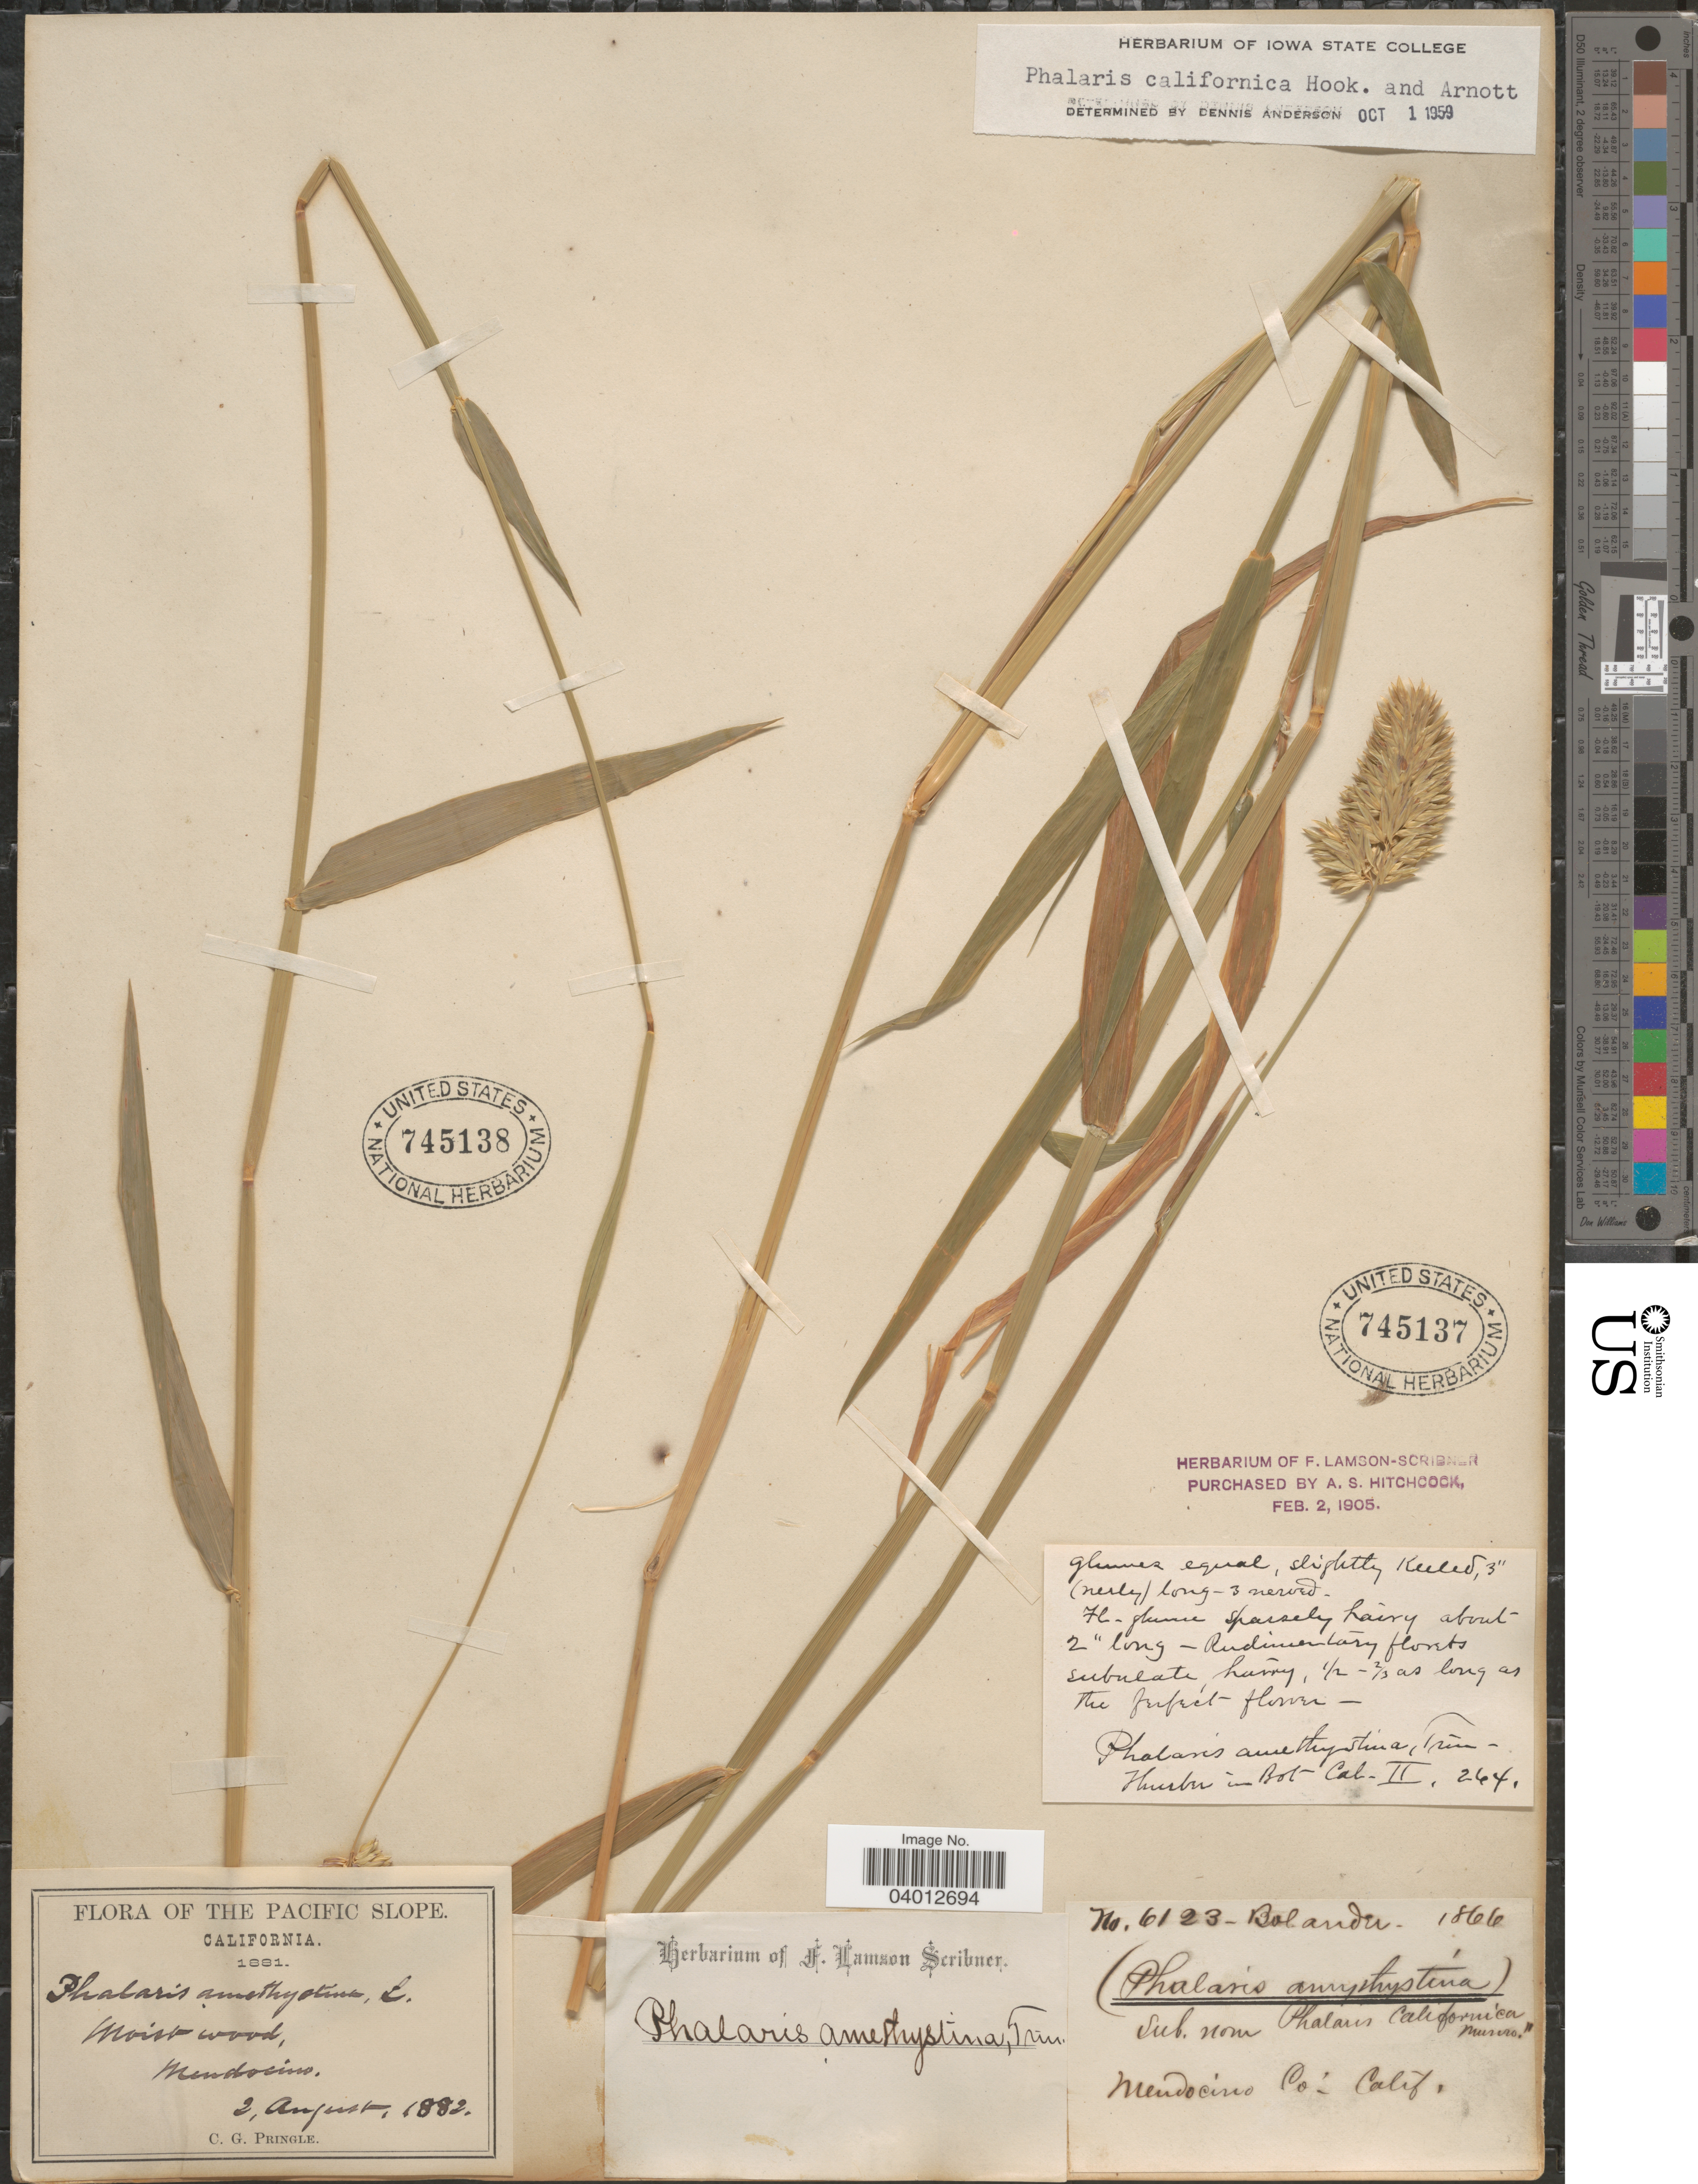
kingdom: Plantae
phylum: Tracheophyta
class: Liliopsida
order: Poales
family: Poaceae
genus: Phalaris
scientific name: Phalaris californica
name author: Hook. & Arn.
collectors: H. Bolander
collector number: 6123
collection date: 1866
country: United States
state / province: California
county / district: Mendocino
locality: Mendocino Co.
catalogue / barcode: US 745137-2